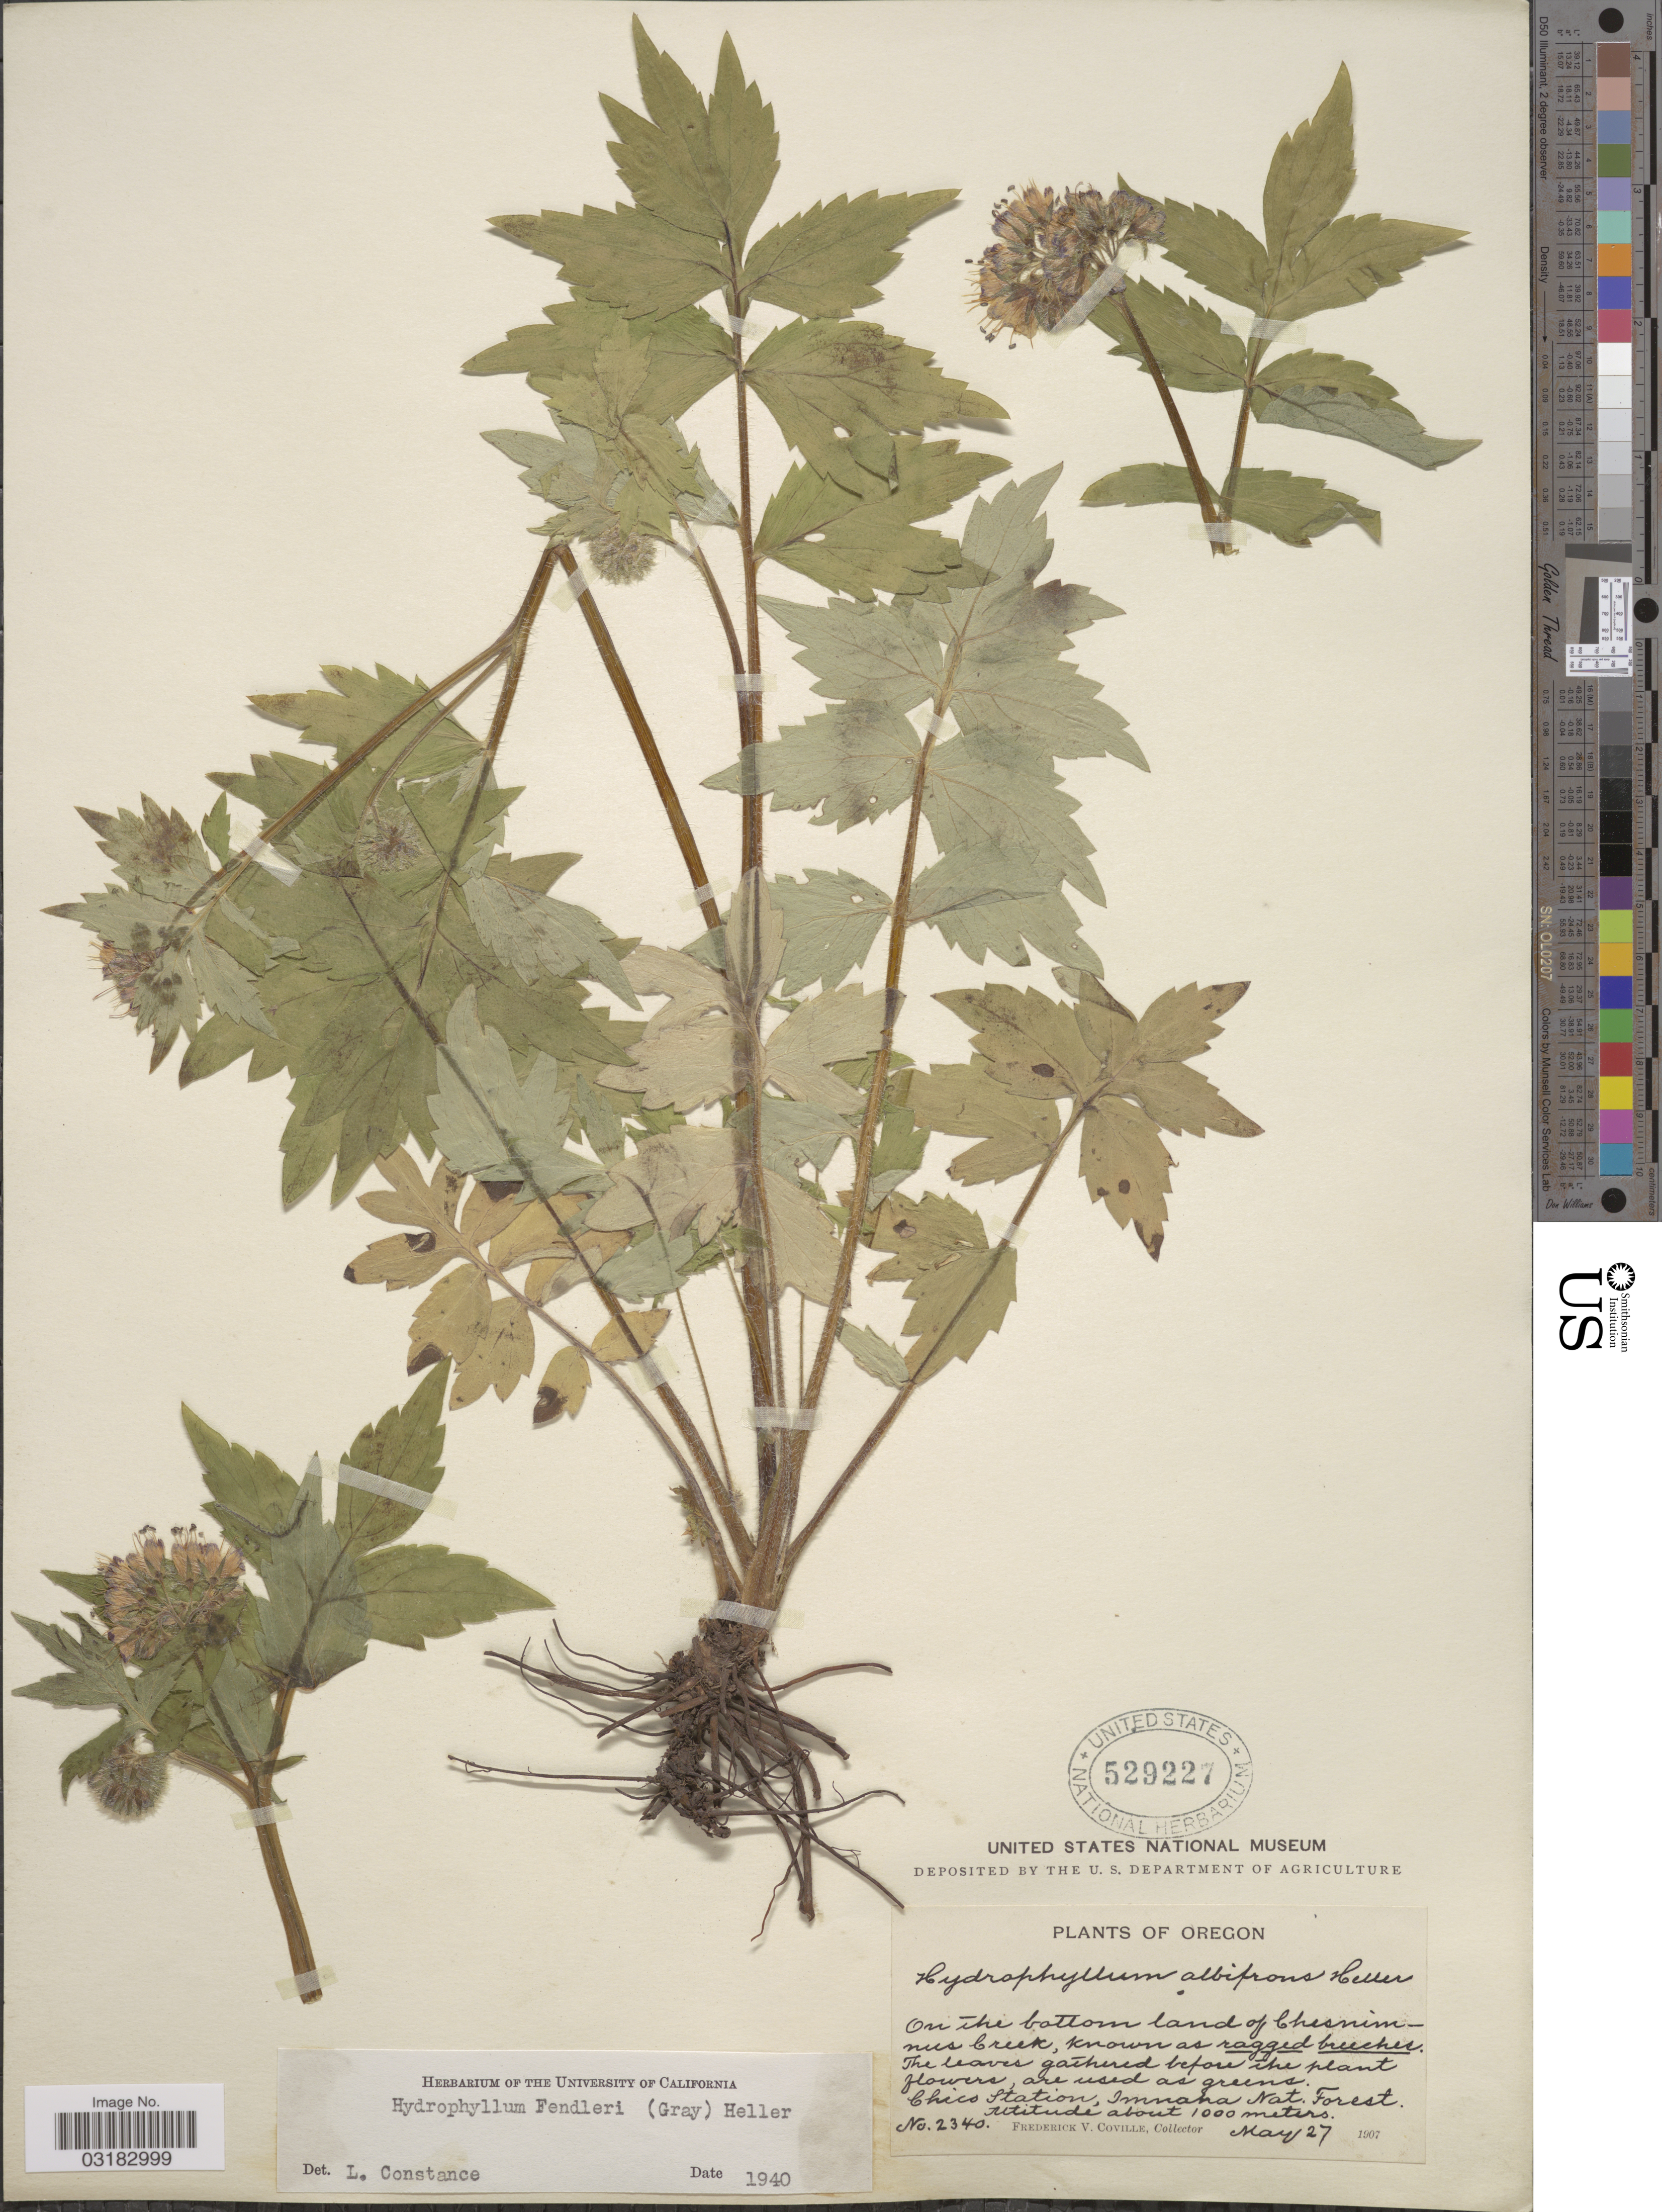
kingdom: Plantae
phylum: Tracheophyta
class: Magnoliopsida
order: Boraginales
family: Hydrophyllaceae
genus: Hydrophyllum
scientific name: Hydrophyllum fendleri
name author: (A. Gray) A. Heller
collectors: F. V. Coville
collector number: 2340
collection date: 1907-05-27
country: United States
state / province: Oregon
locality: On the bottom land of Chesnimnus Creek. Chico Station, Imnaha Nat. Forest.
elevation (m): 1000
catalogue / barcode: US 529227